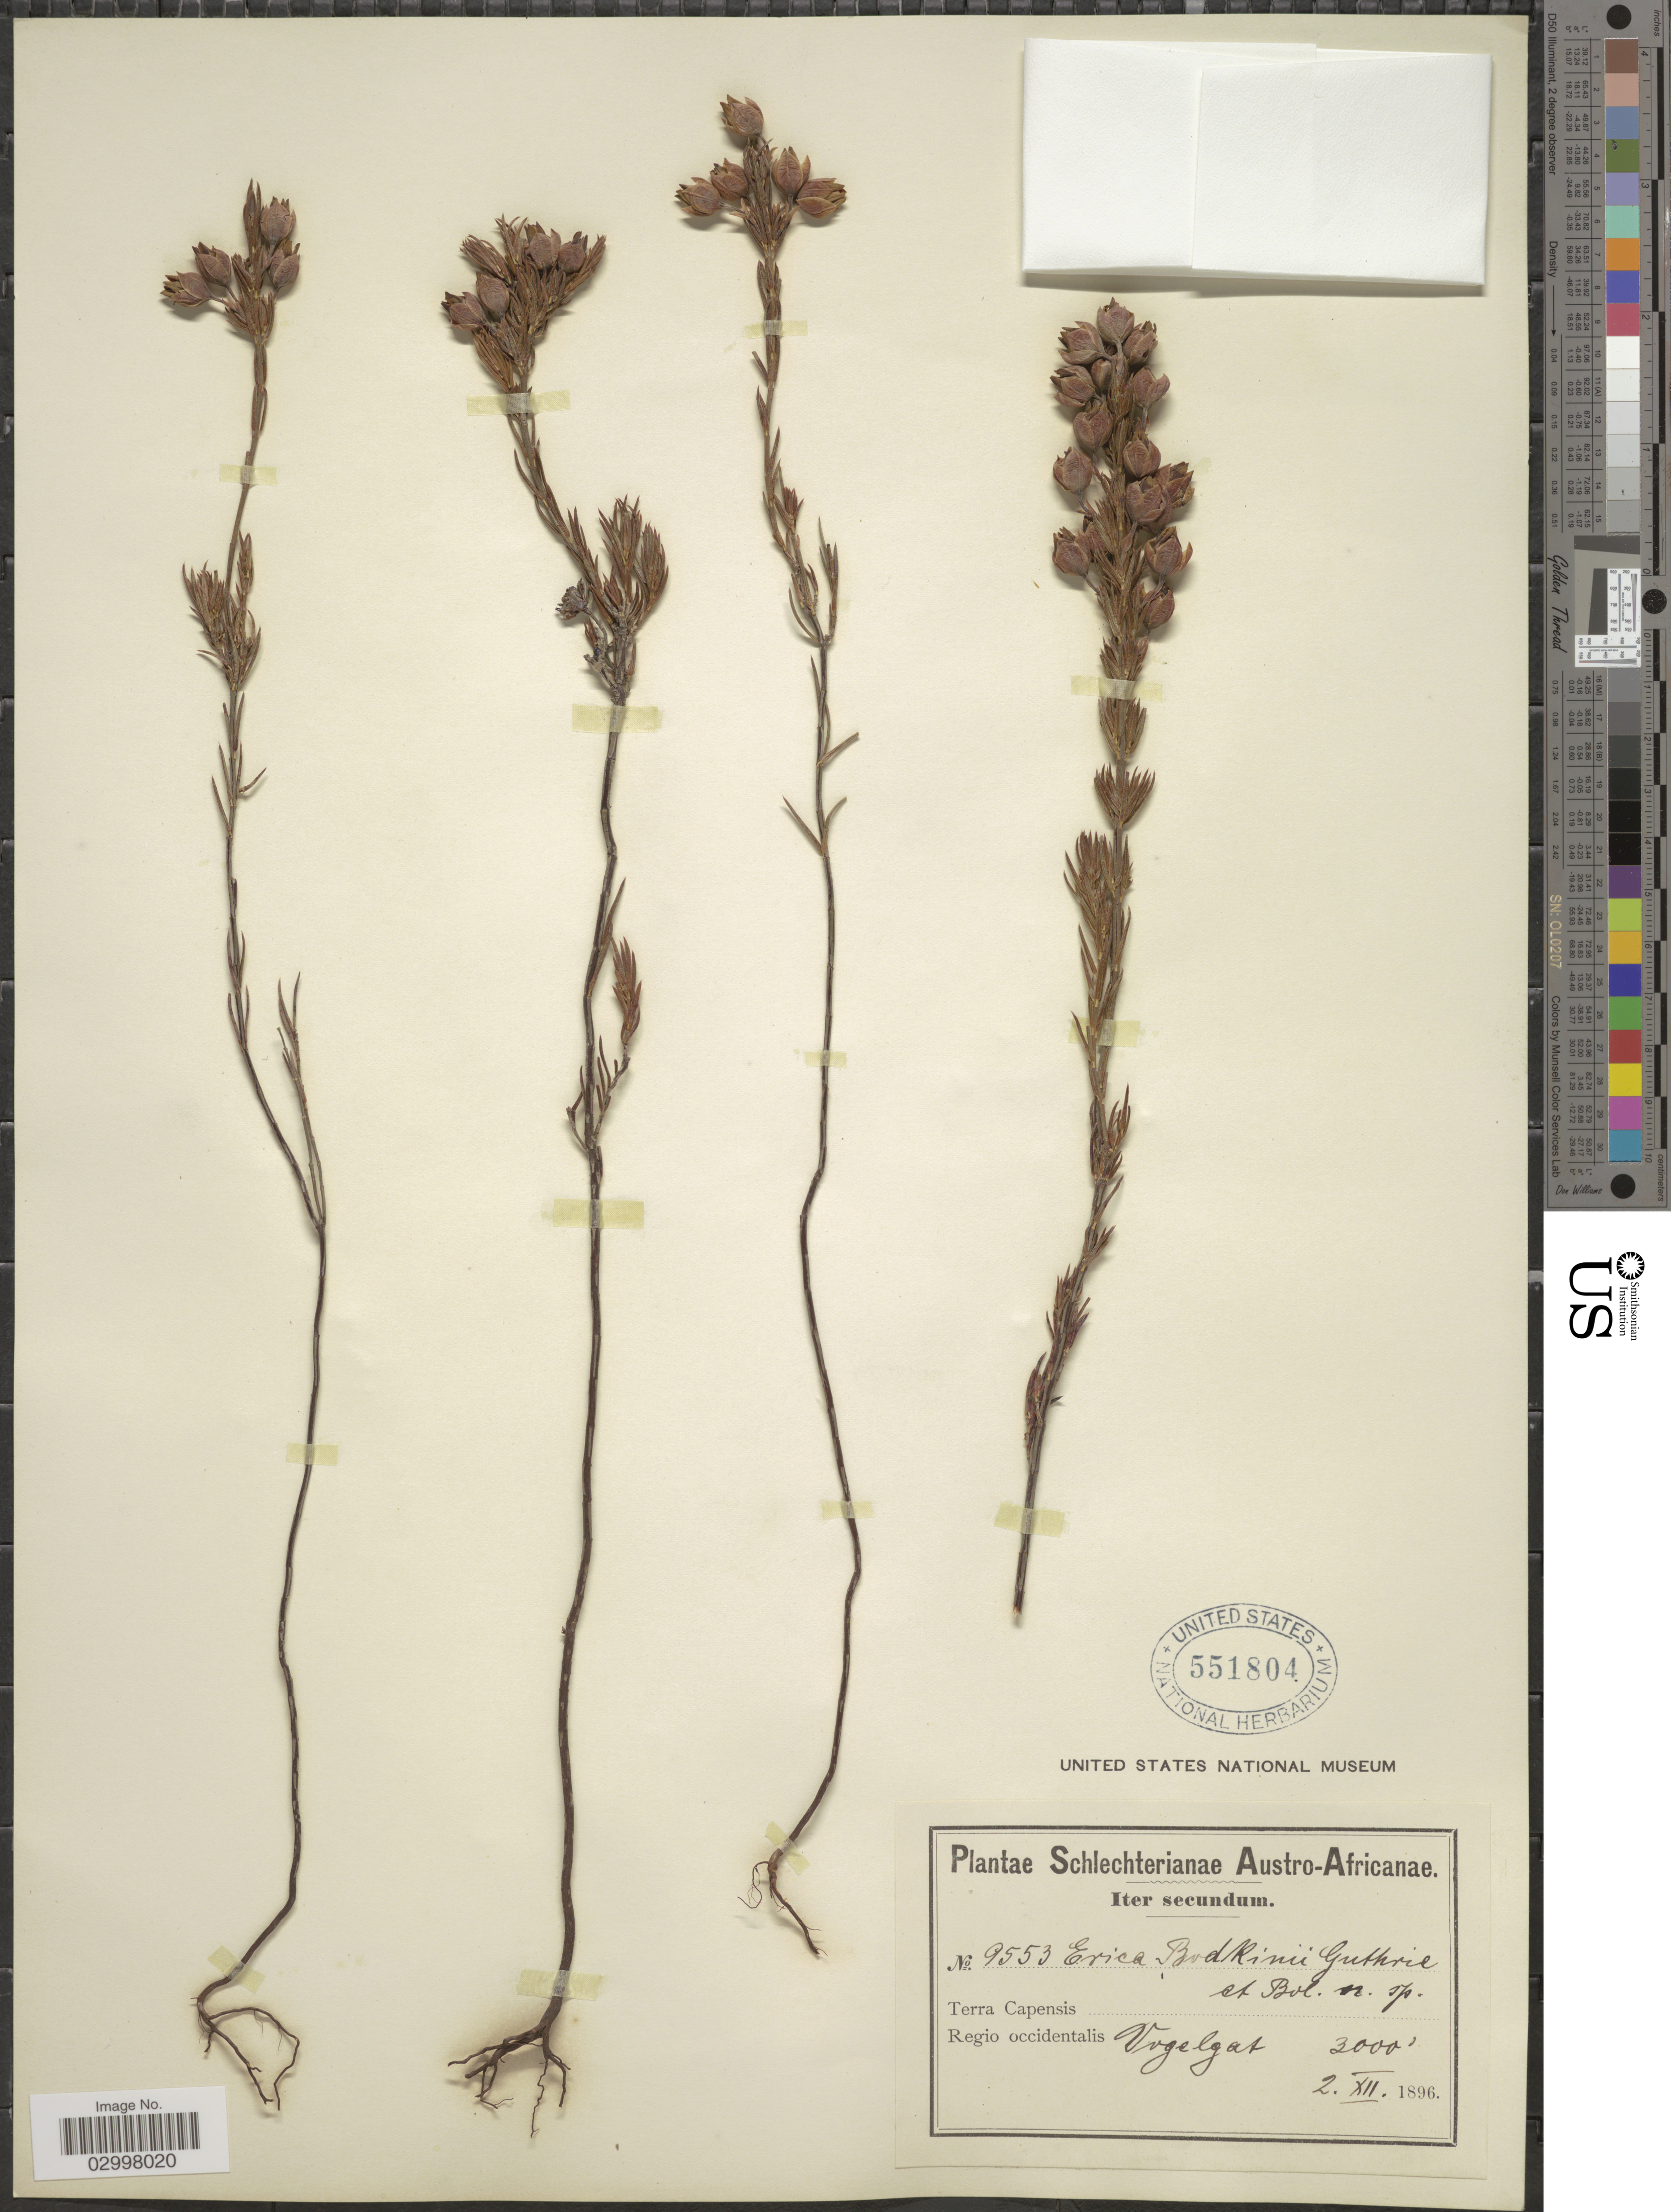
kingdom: Plantae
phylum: Tracheophyta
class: Magnoliopsida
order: Ericales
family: Ericaceae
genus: Erica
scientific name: Erica bodkinii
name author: L. Guthrie & Bolus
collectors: Schlechter, --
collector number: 9553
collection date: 1896-12-02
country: South Africa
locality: Austro-Africanae. Terra Capensis. Regio occidentalis Vogelgat.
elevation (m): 914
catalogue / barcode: US 551804